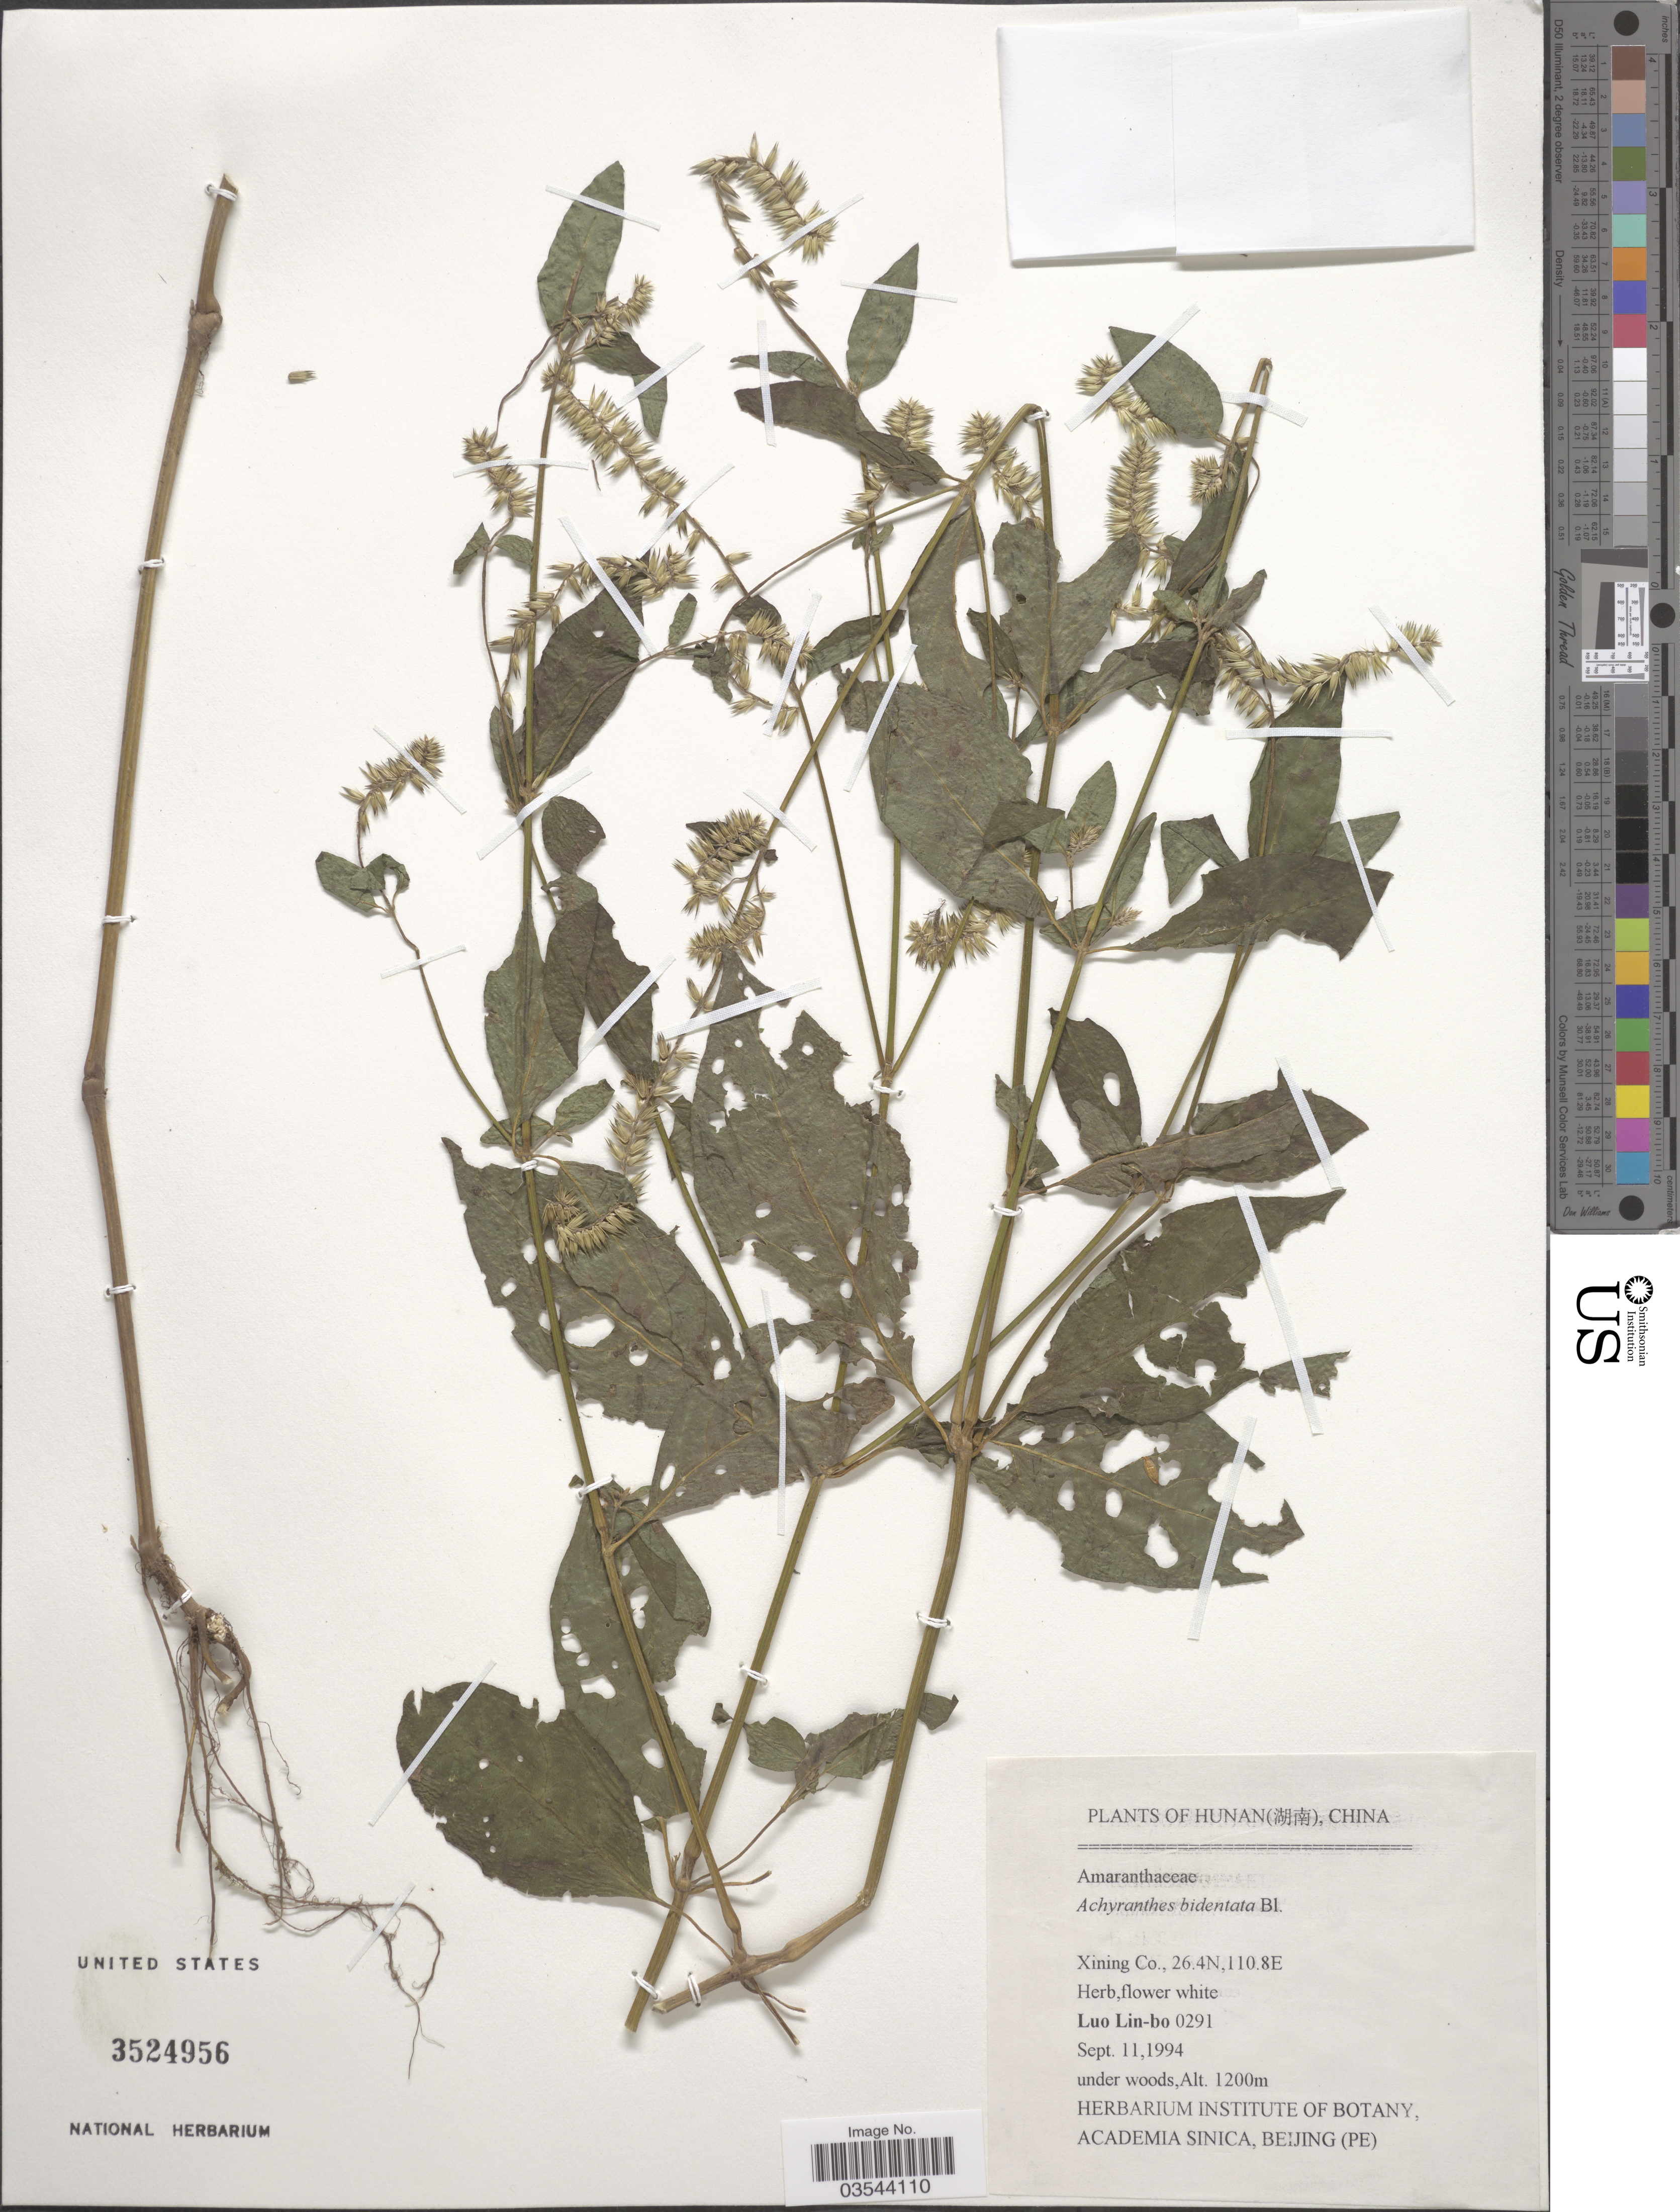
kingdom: Plantae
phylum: Tracheophyta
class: Magnoliopsida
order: Caryophyllales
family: Amaranthaceae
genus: Achyranthes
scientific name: Achyranthes bidentata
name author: Blume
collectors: L. Lin-bo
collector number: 0291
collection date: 1994-09-11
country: China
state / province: Hunan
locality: Xining Co.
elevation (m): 1200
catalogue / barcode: US 3524956